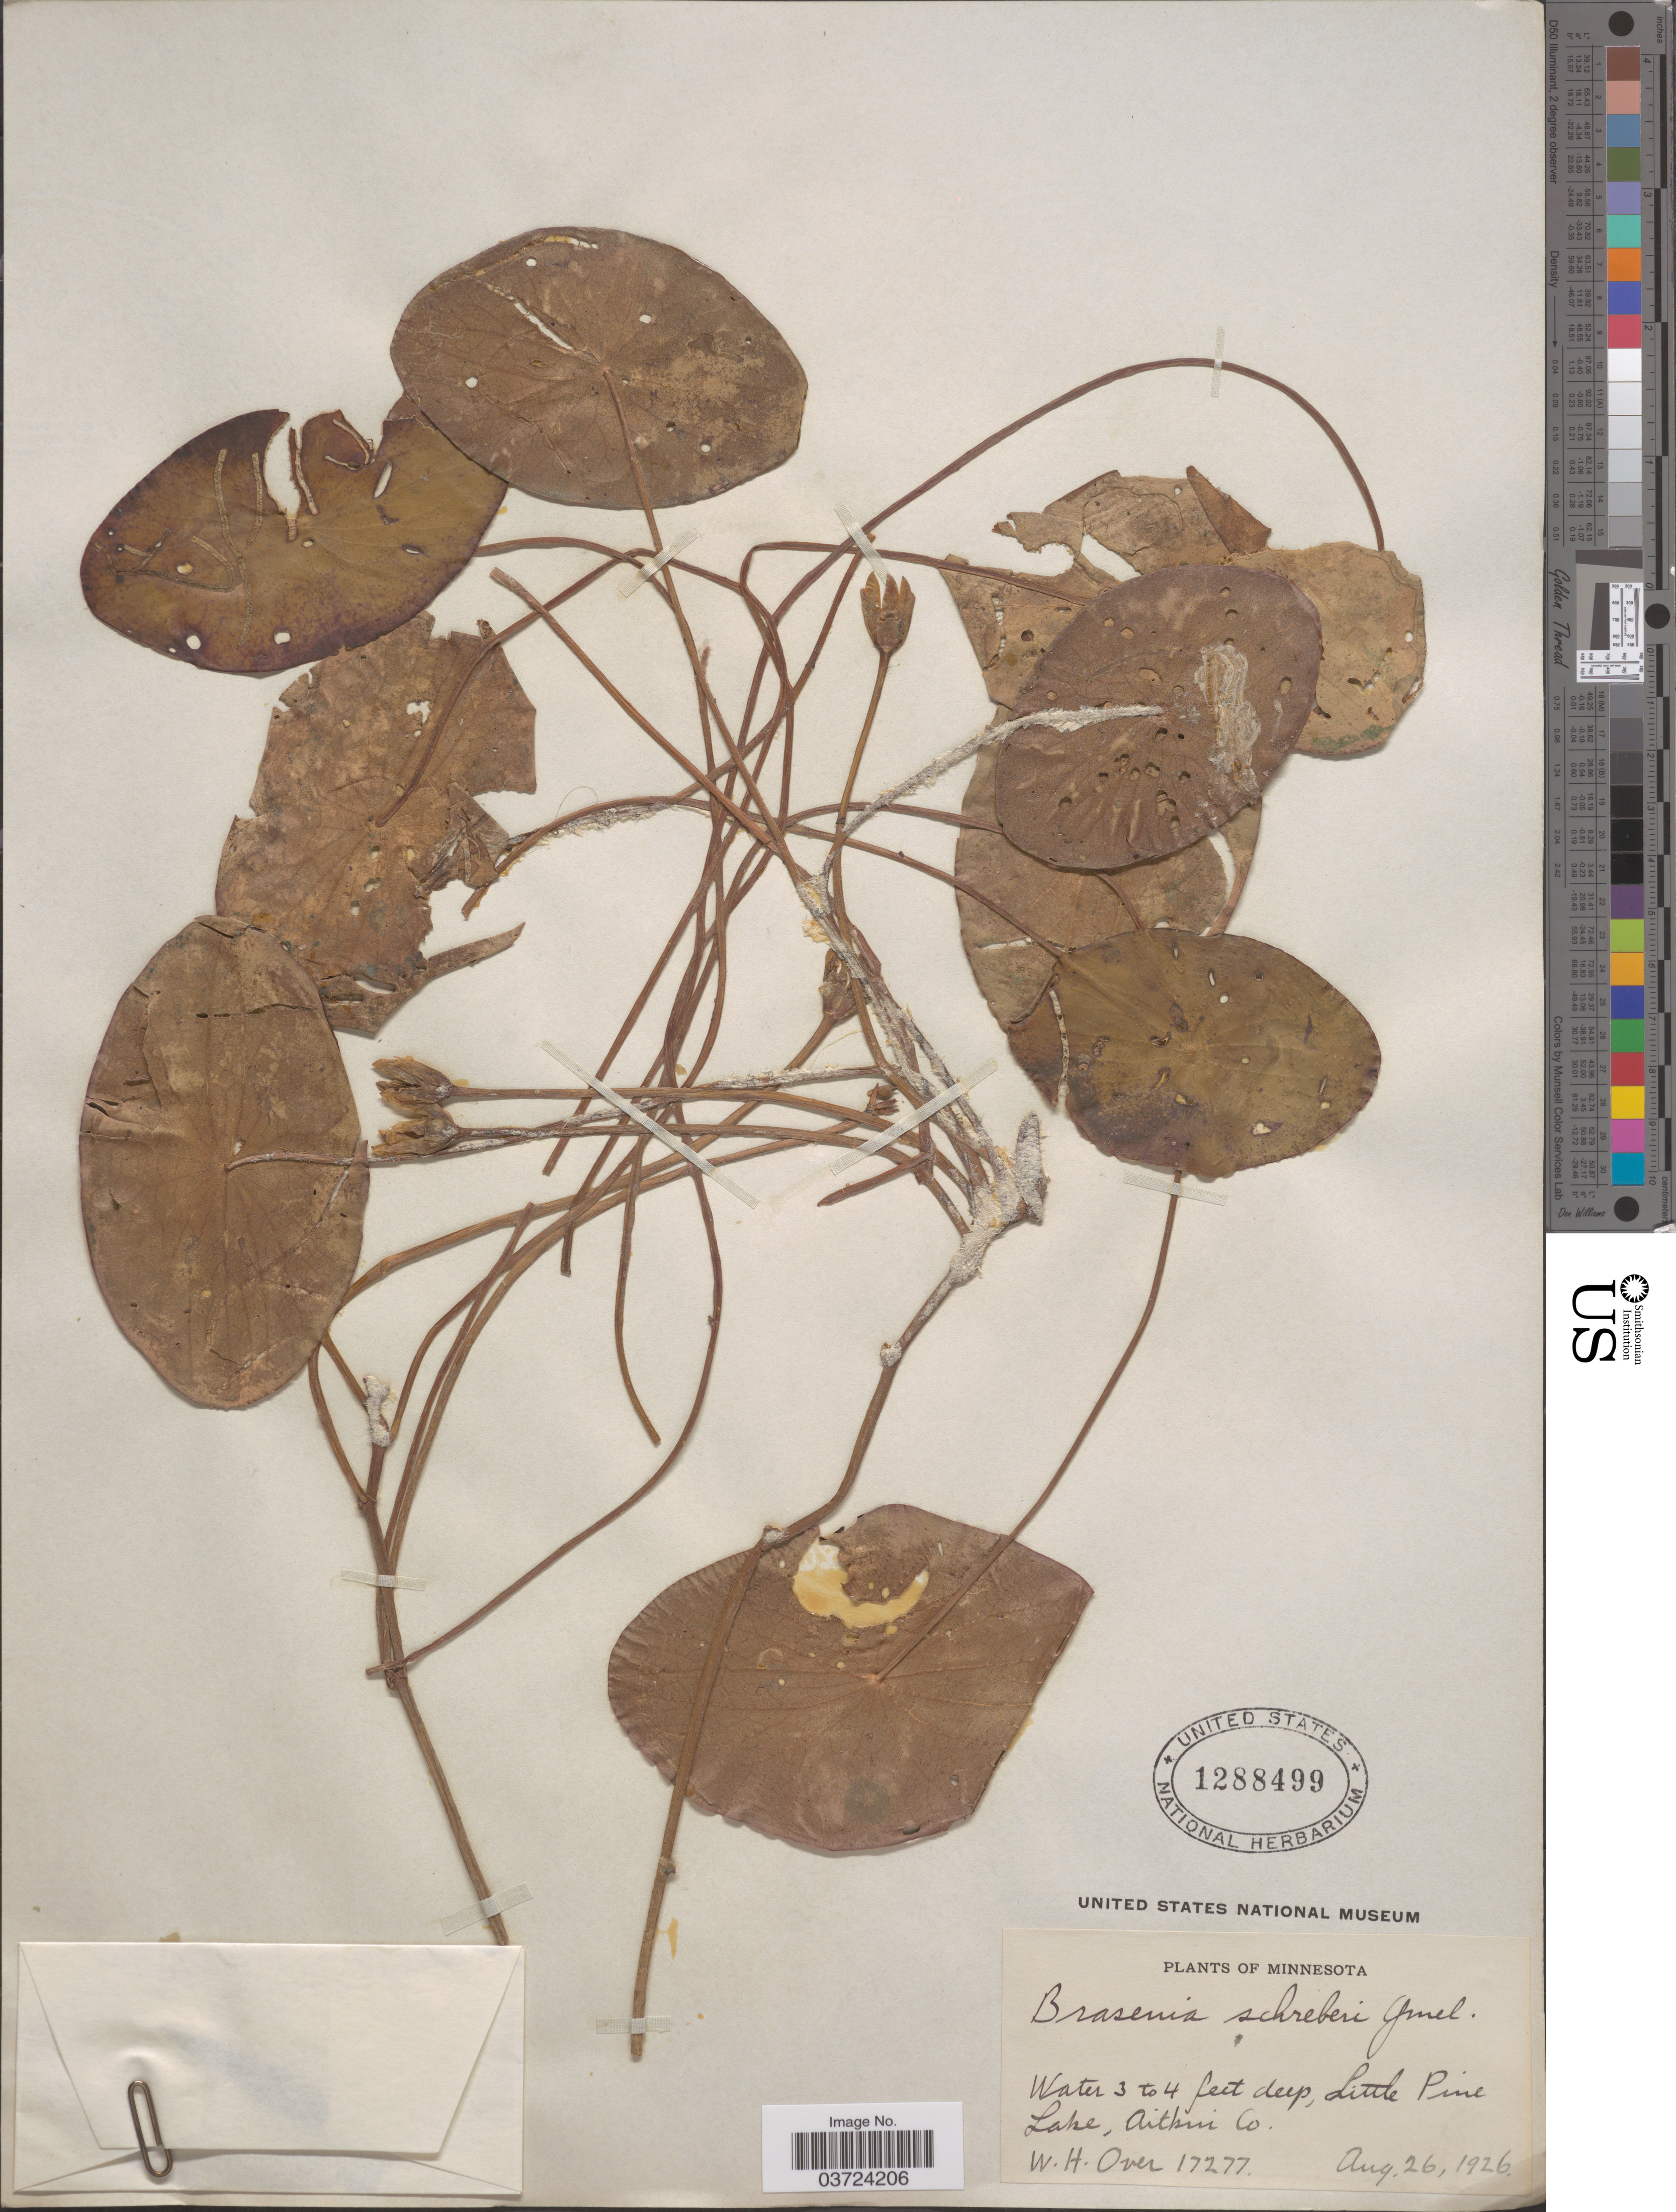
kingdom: Plantae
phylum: Tracheophyta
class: Magnoliopsida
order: Nymphaeales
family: Cabombaceae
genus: Brasenia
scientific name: Brasenia schreberi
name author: J.F. Gmel.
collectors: W. Over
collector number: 17277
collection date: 1926-08-26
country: United States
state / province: Minnesota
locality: Little Pine Lake, Aitkin Co.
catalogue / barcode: US 1288499